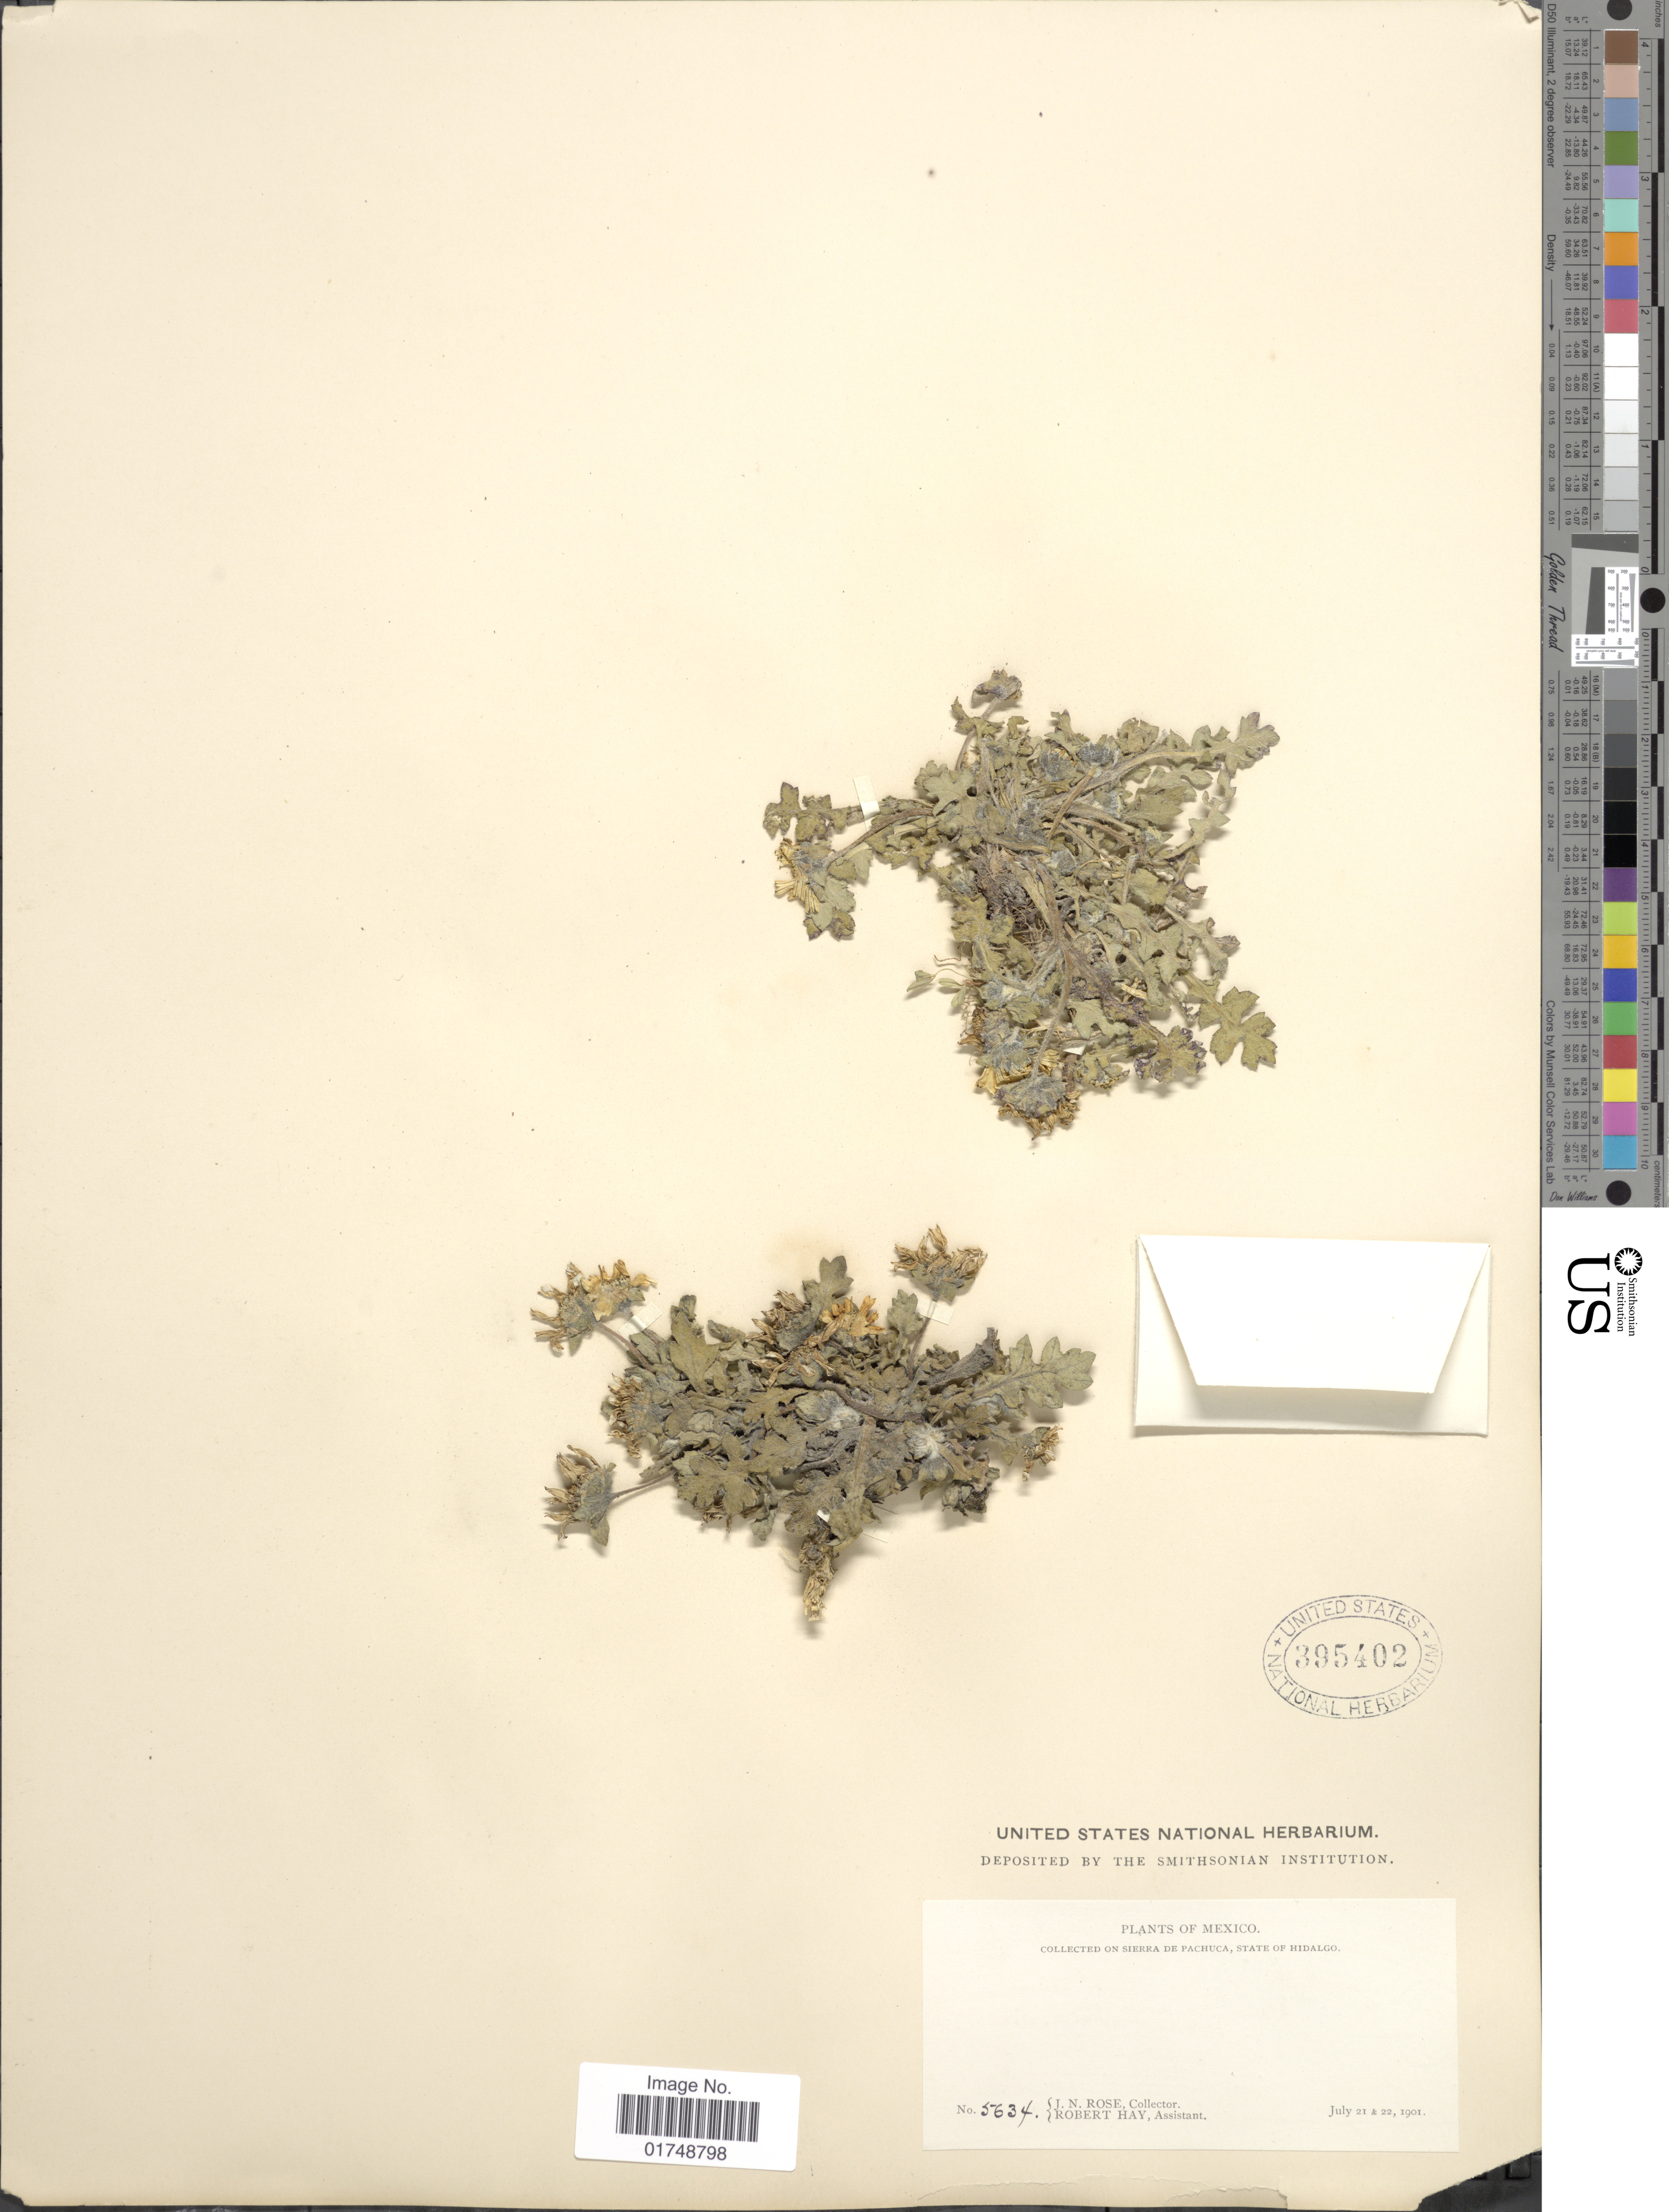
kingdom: Plantae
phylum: Tracheophyta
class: Magnoliopsida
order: Asterales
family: Asteraceae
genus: Dugesia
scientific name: Dugesia mexicana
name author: A. Gray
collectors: J. N. Rose & R. Hay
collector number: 2634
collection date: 1901-07-21/1901-07-22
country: Mexico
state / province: Hidalgo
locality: Sierra de Pachuca, State of Hildago.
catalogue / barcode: US 395402